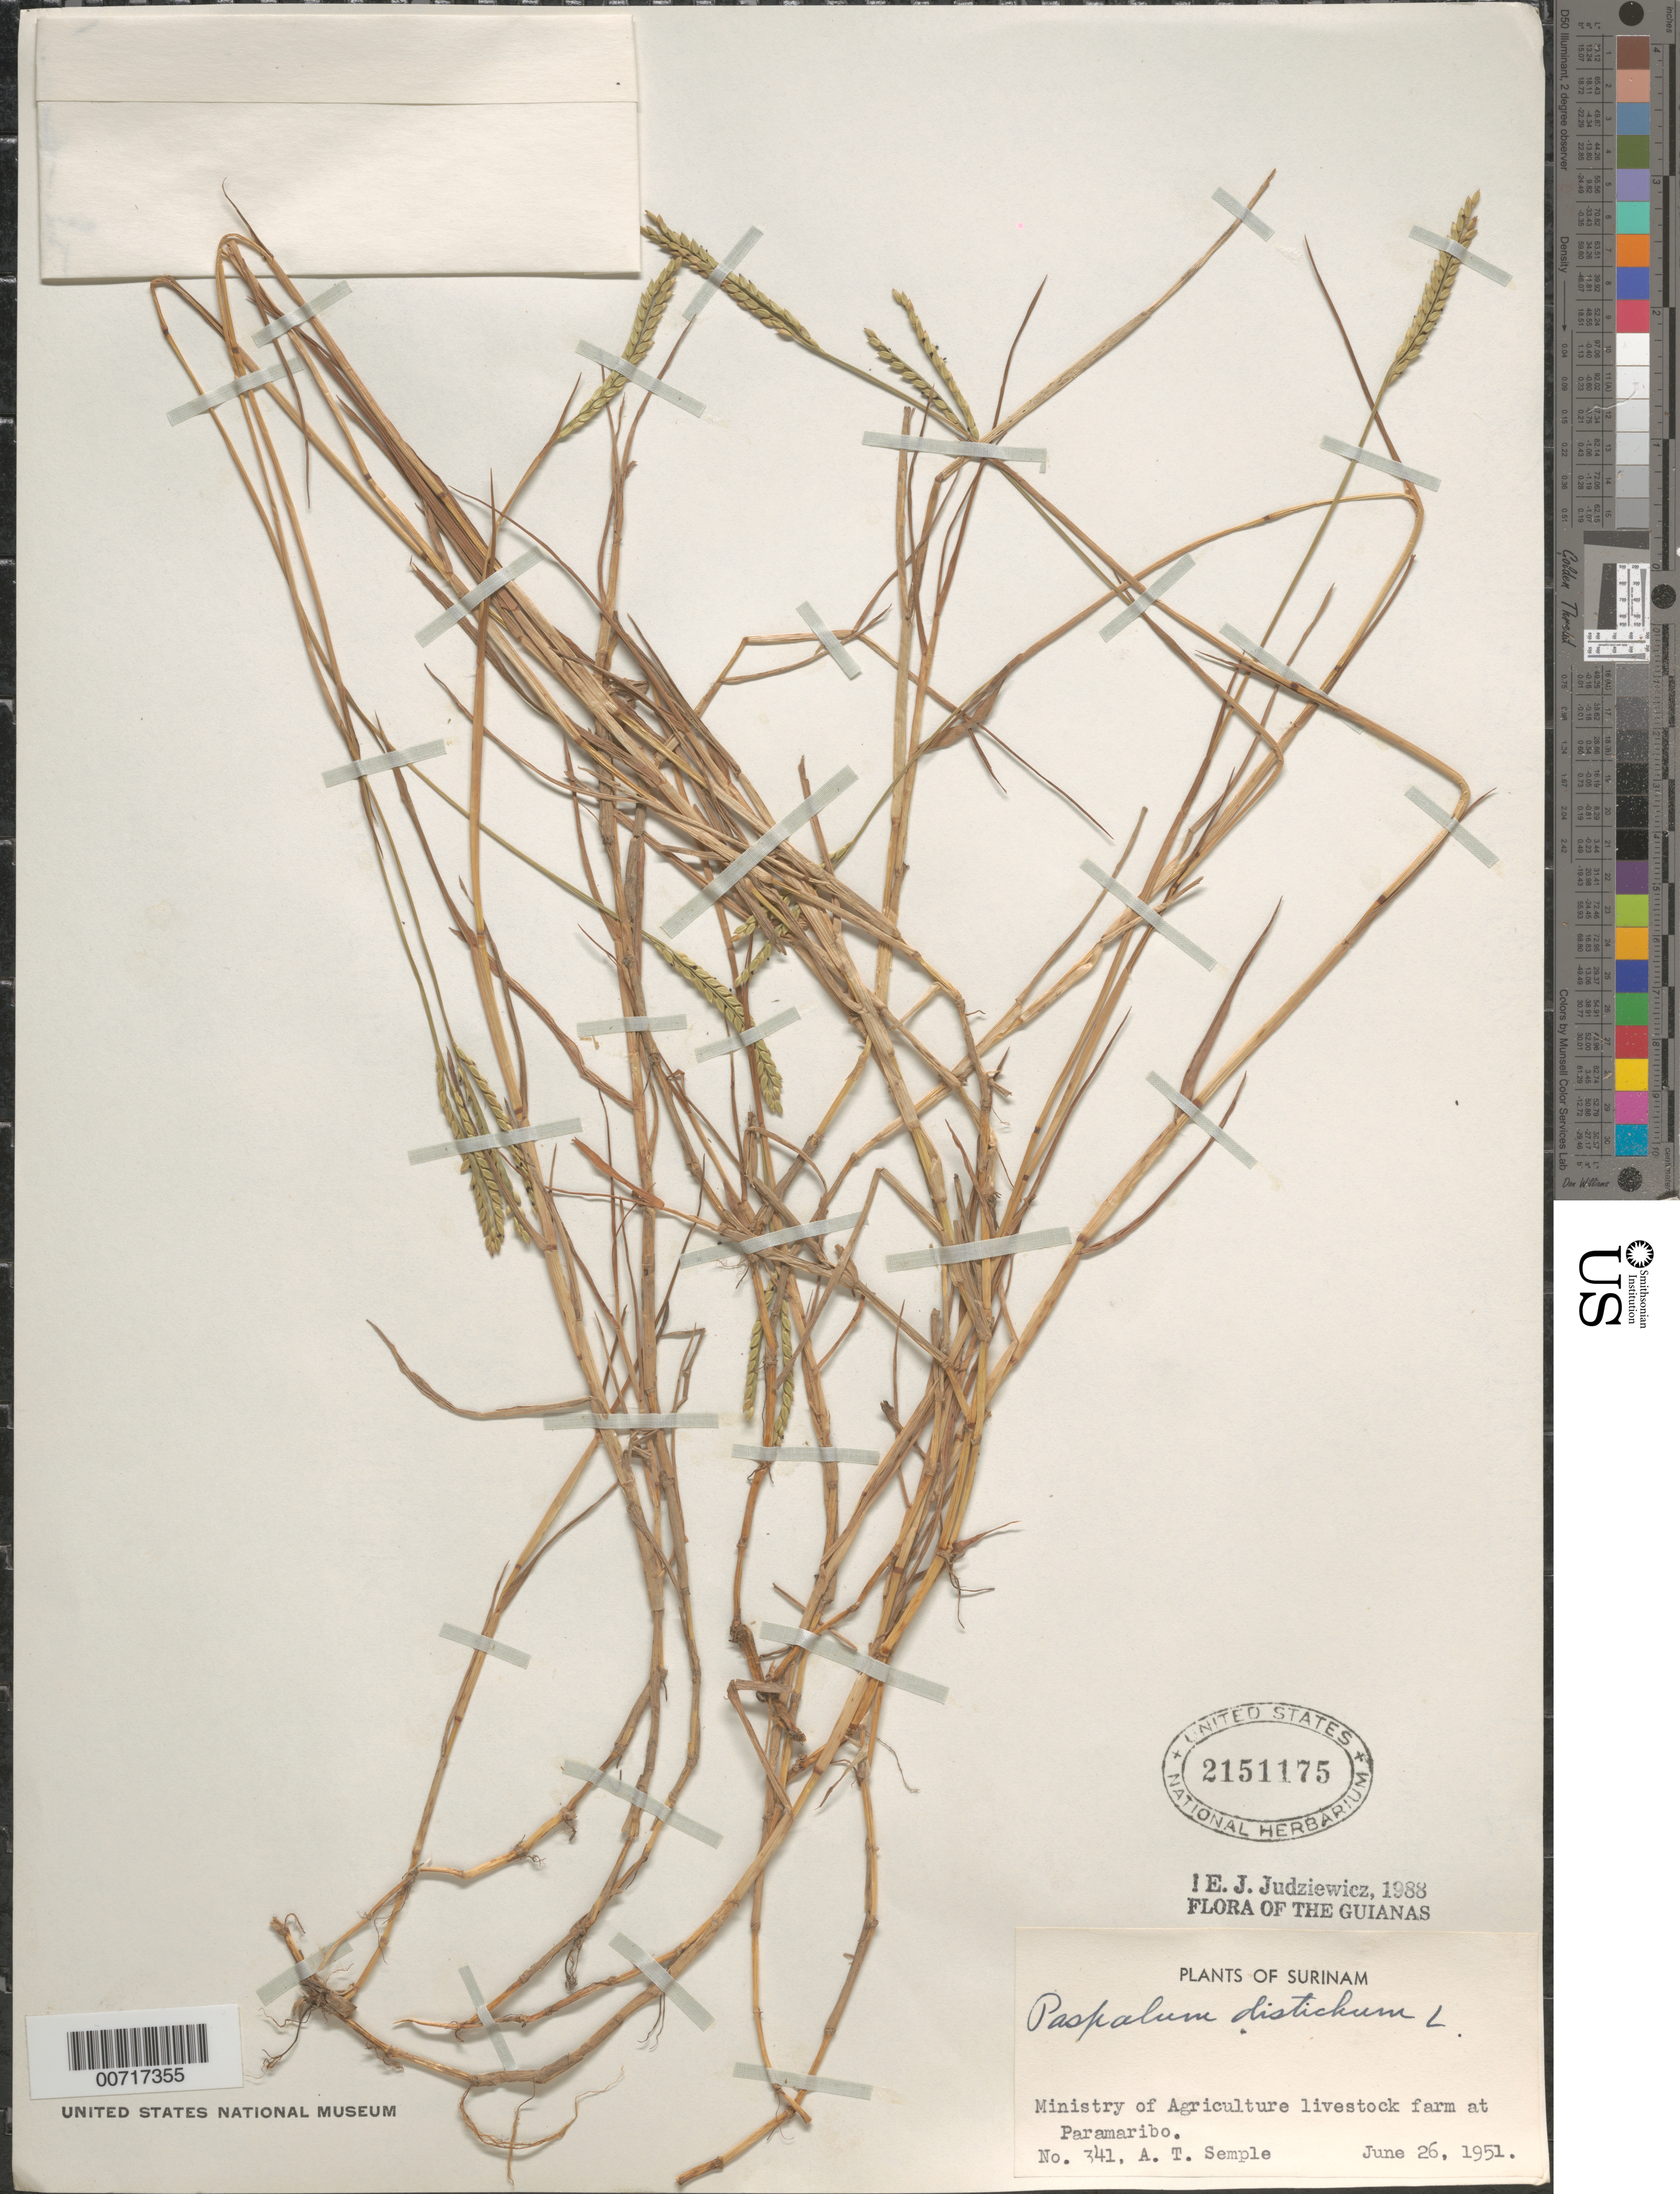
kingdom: Plantae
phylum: Tracheophyta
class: Liliopsida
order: Poales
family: Poaceae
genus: Paspalum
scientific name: Paspalum distichum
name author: L.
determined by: Judziewicz, E. J.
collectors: A. Semple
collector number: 341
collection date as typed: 26-Jun-51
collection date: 1951-06-26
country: Suriname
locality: Paramaribo, Ministry of Agriculture livestock farm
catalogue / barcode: US 2151175